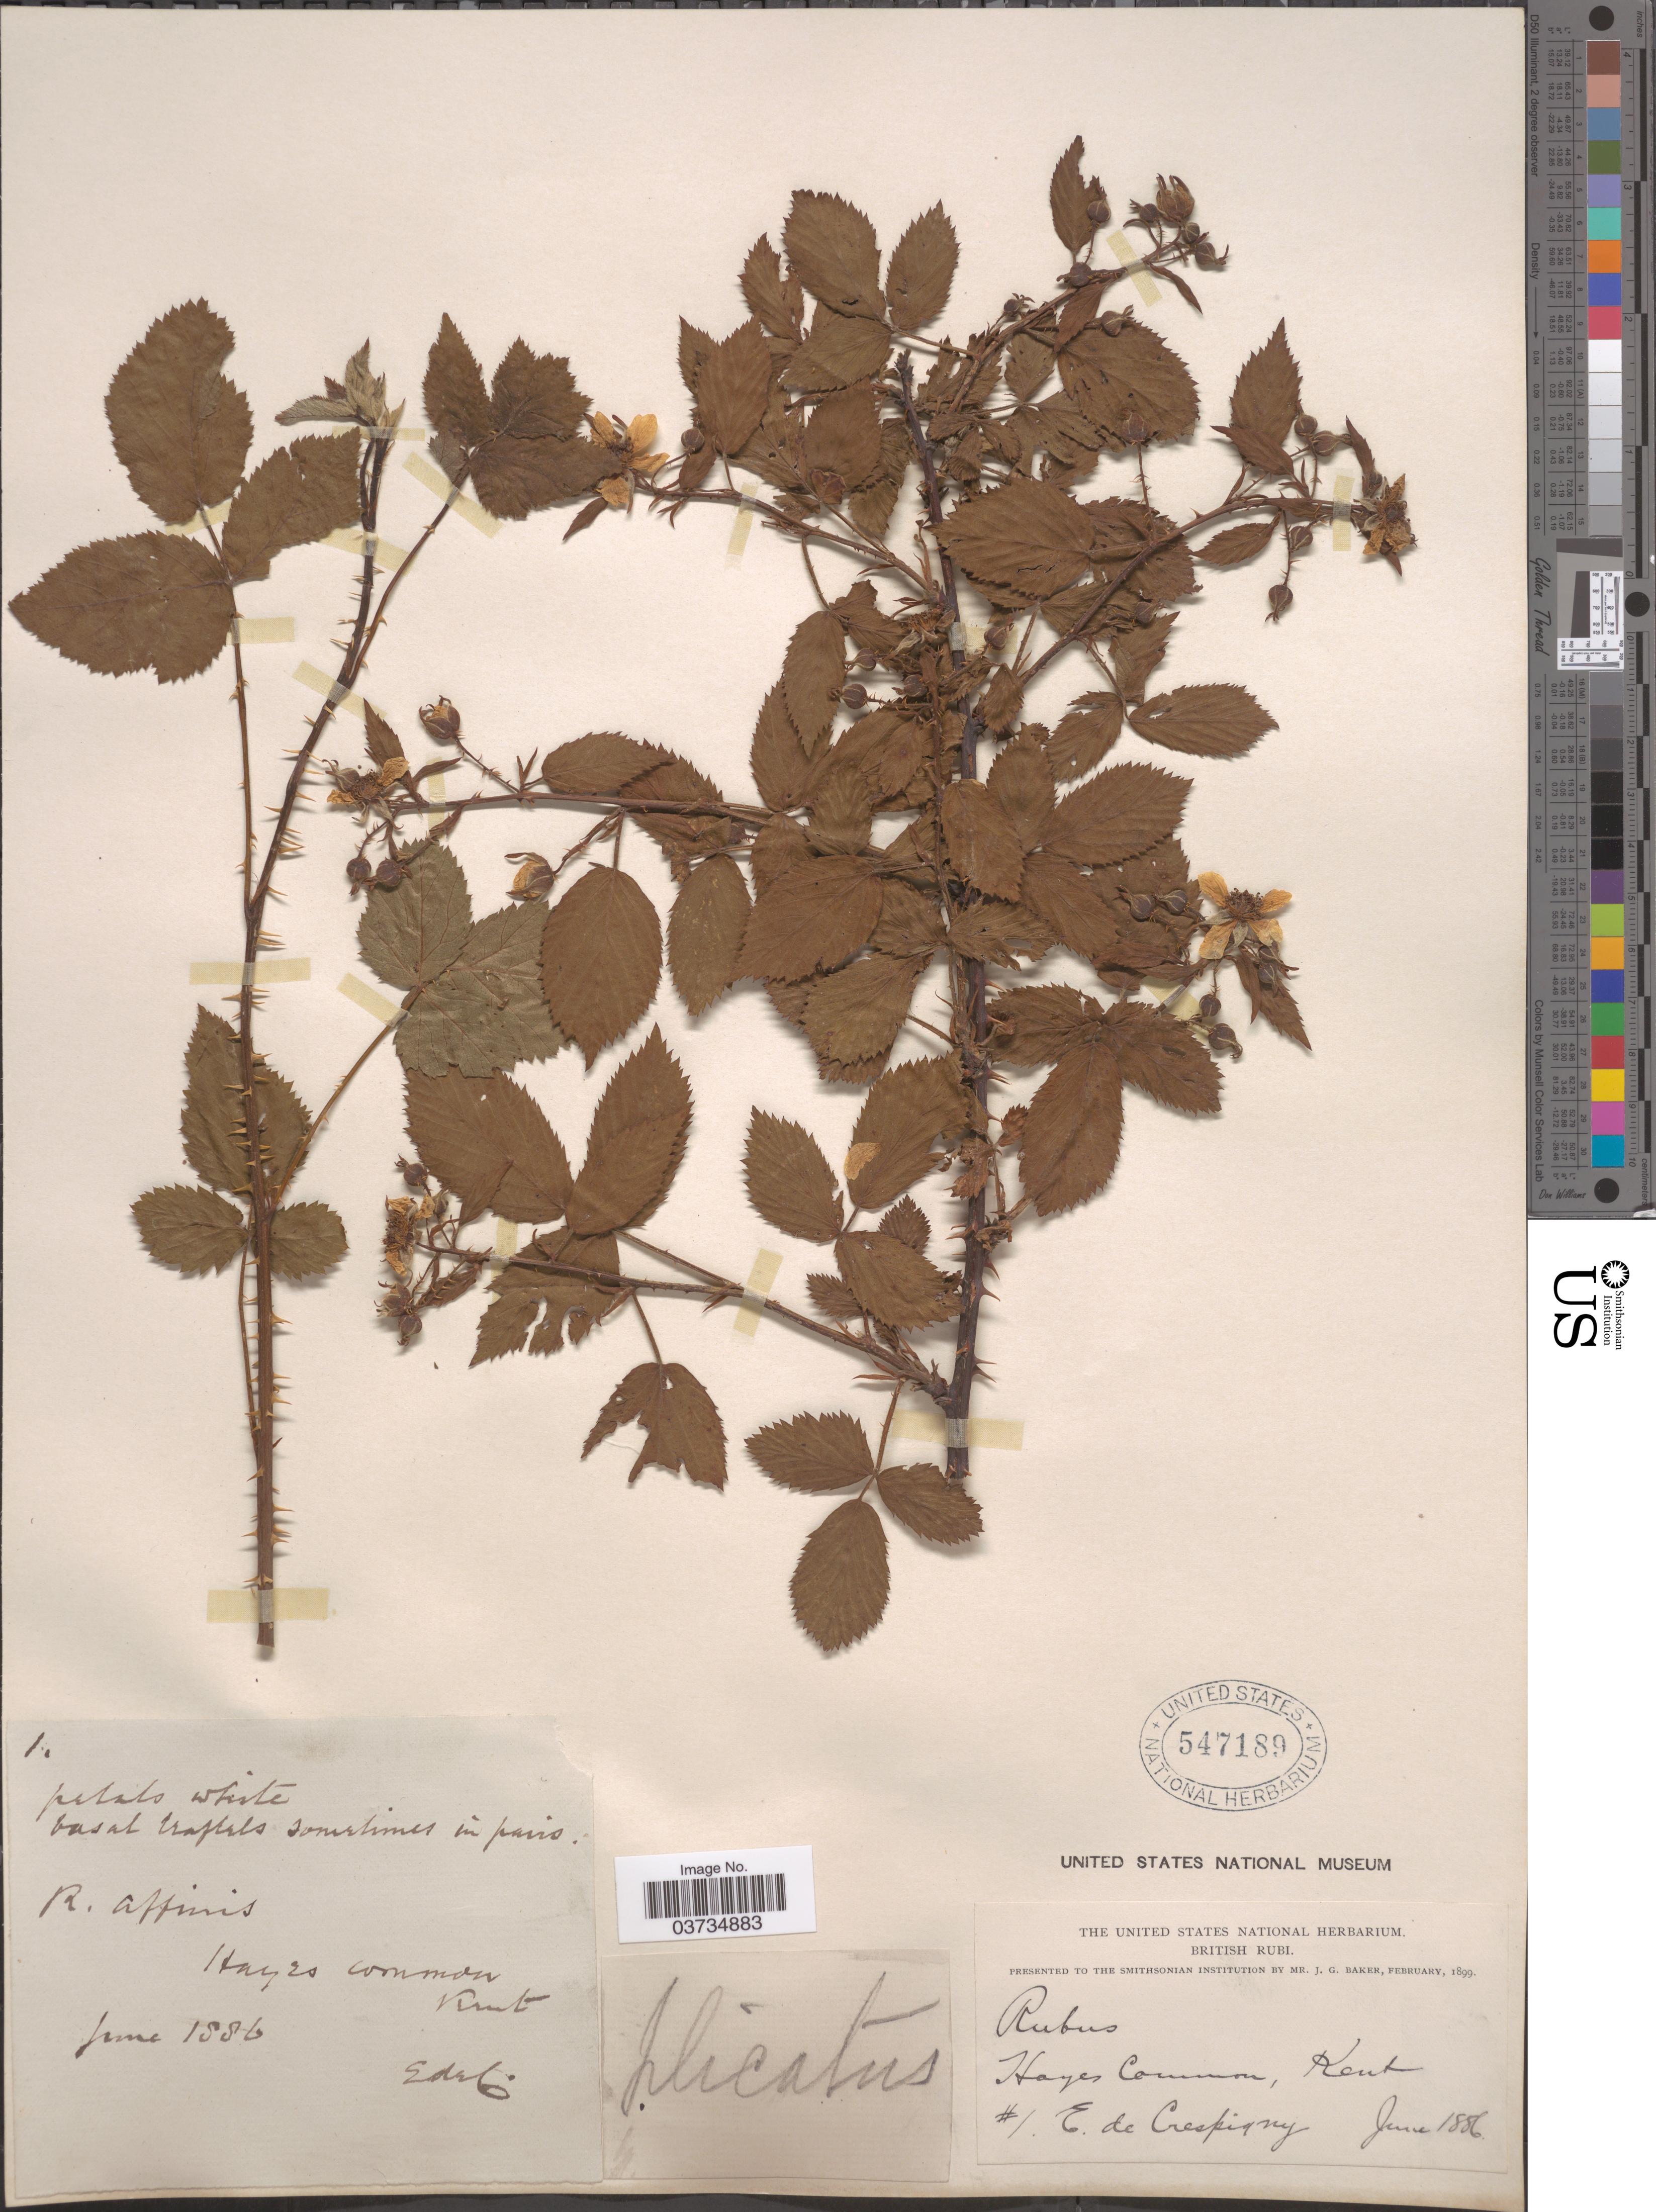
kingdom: Plantae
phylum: Tracheophyta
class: Magnoliopsida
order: Rosales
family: Rosaceae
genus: Rubus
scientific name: Rubus plicatus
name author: Weihe & Nees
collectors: E. de Crespigny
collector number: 1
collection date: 1886-06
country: United Kingdom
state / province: England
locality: Hayes Common, Kent.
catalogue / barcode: US 547189